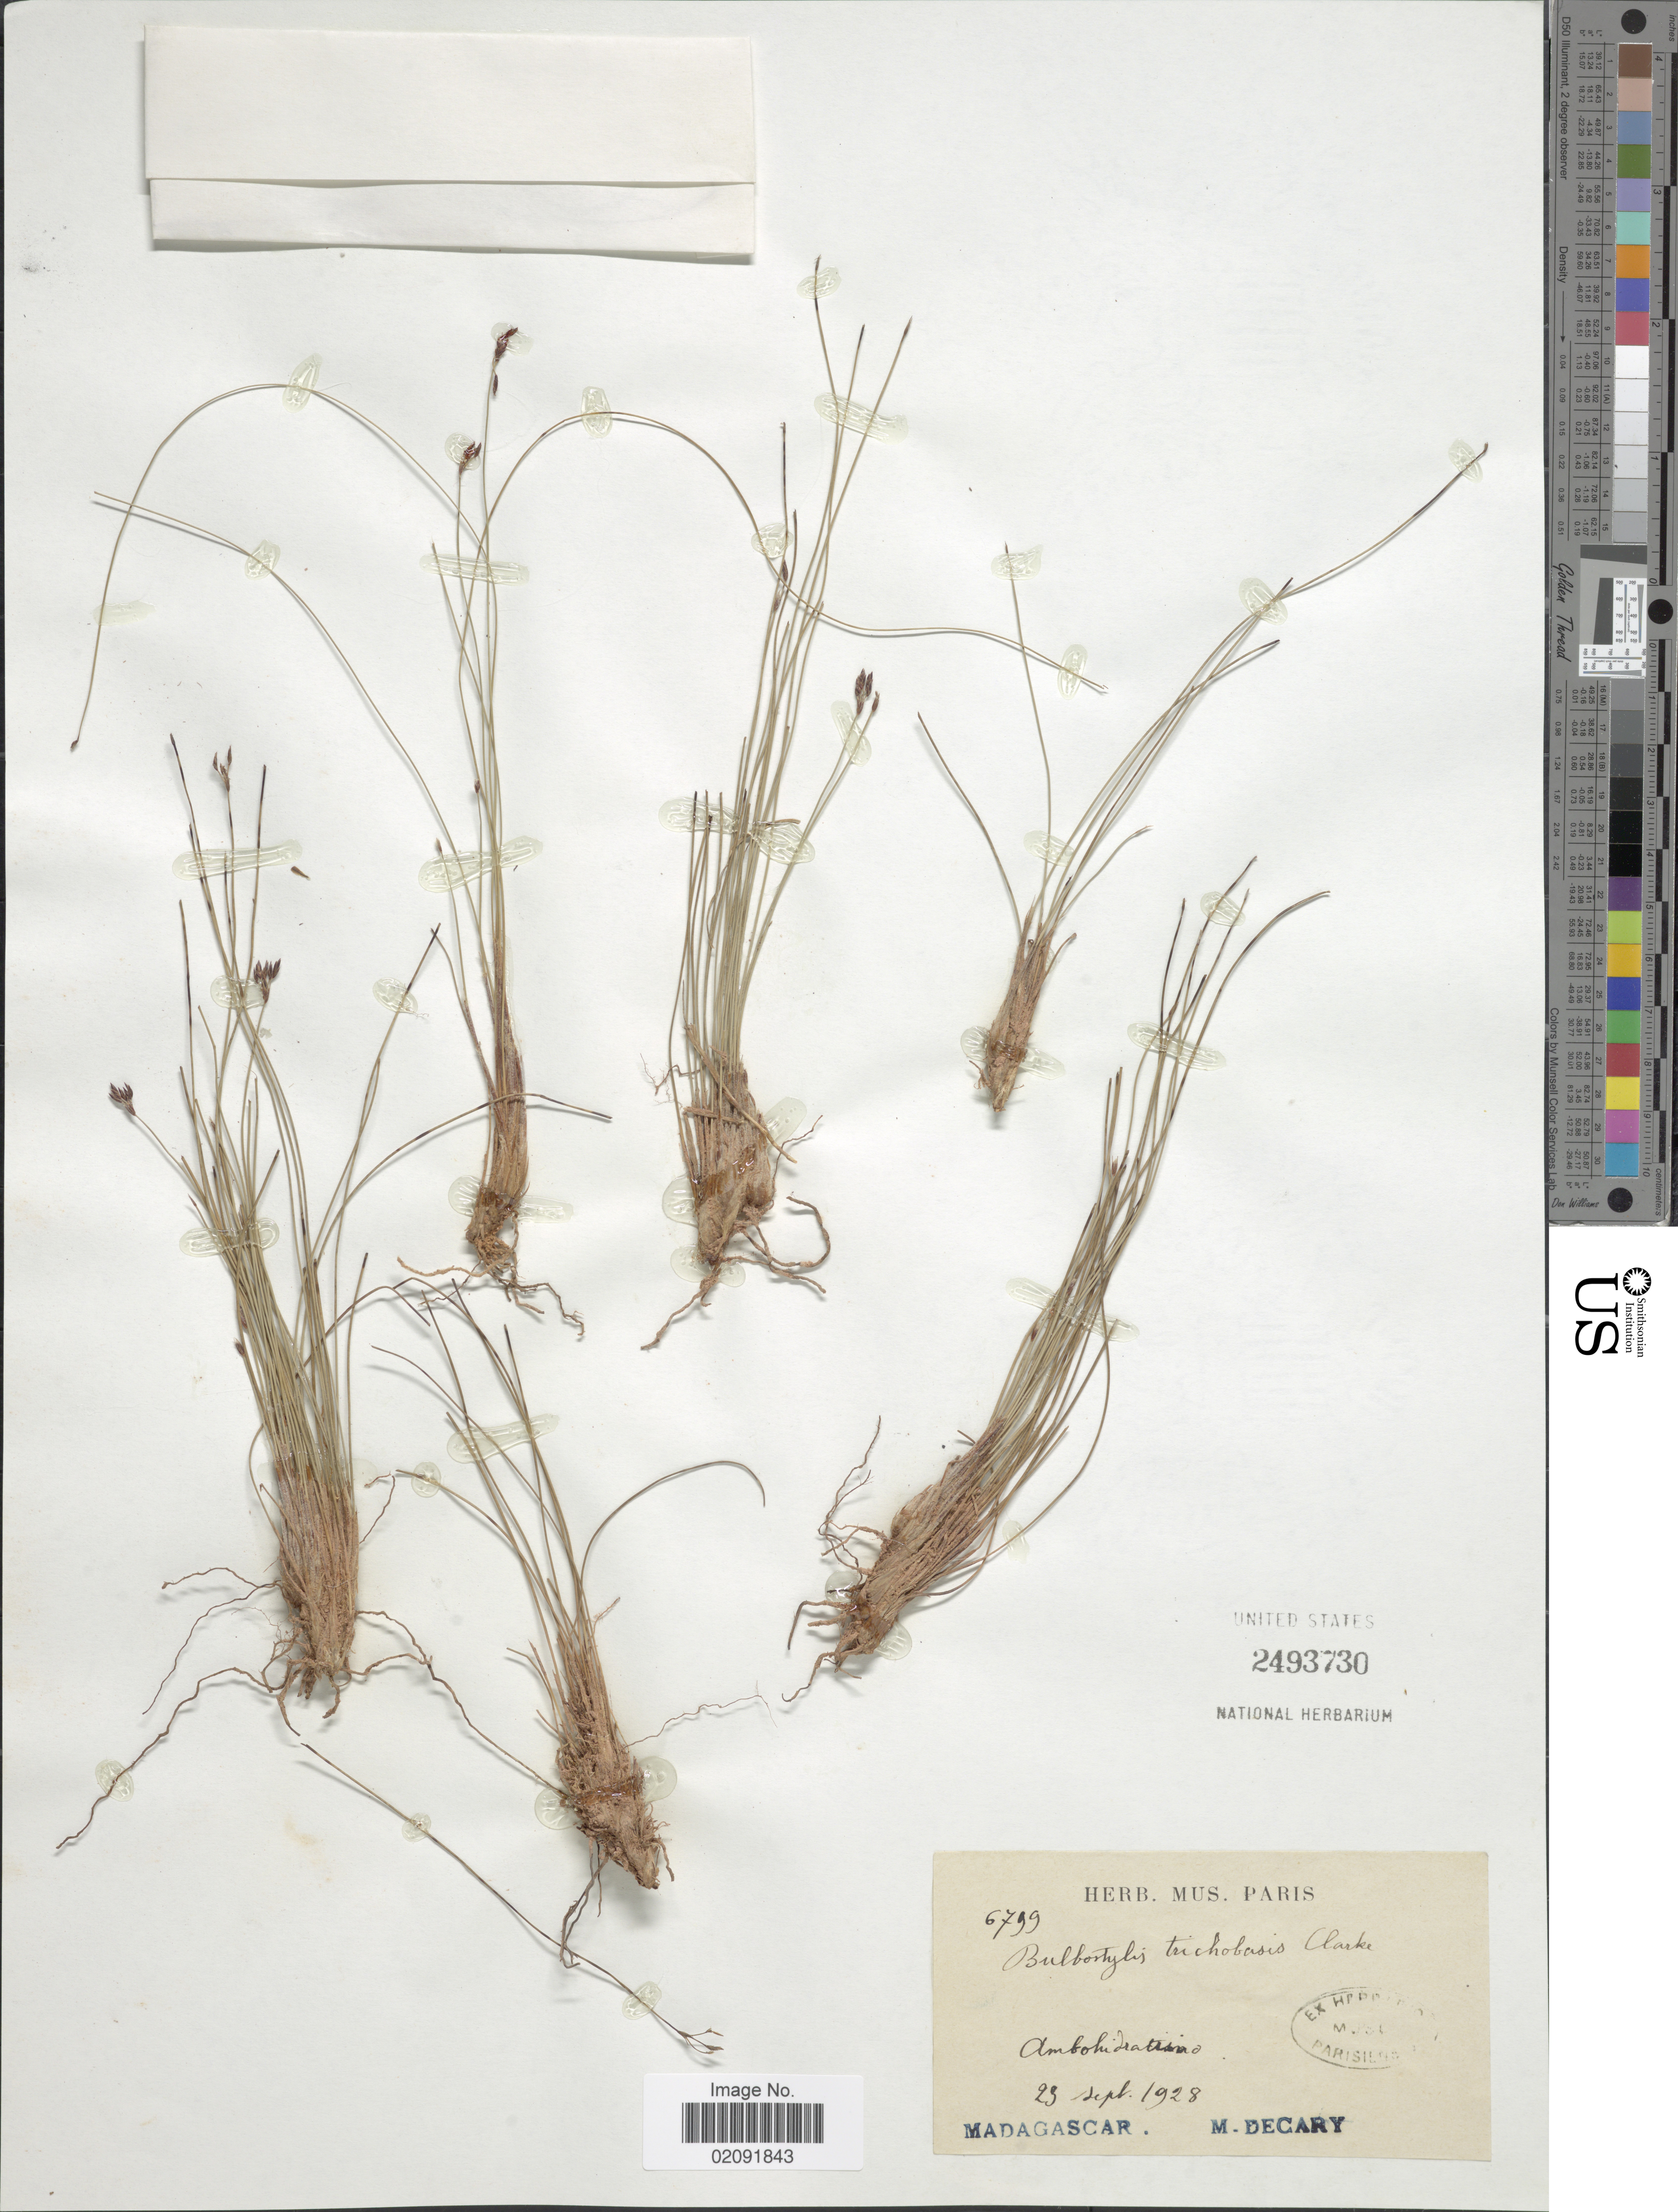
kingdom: Plantae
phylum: Tracheophyta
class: Liliopsida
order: Poales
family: Cyperaceae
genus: Bulbostylis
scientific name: Bulbostylis trichobasis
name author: (Baker) C.B. Clarke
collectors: R. Decary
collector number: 6799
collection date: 1928-09-23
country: Madagascar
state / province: Analamanga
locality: Ambohidratrimo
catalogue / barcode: US 2493730